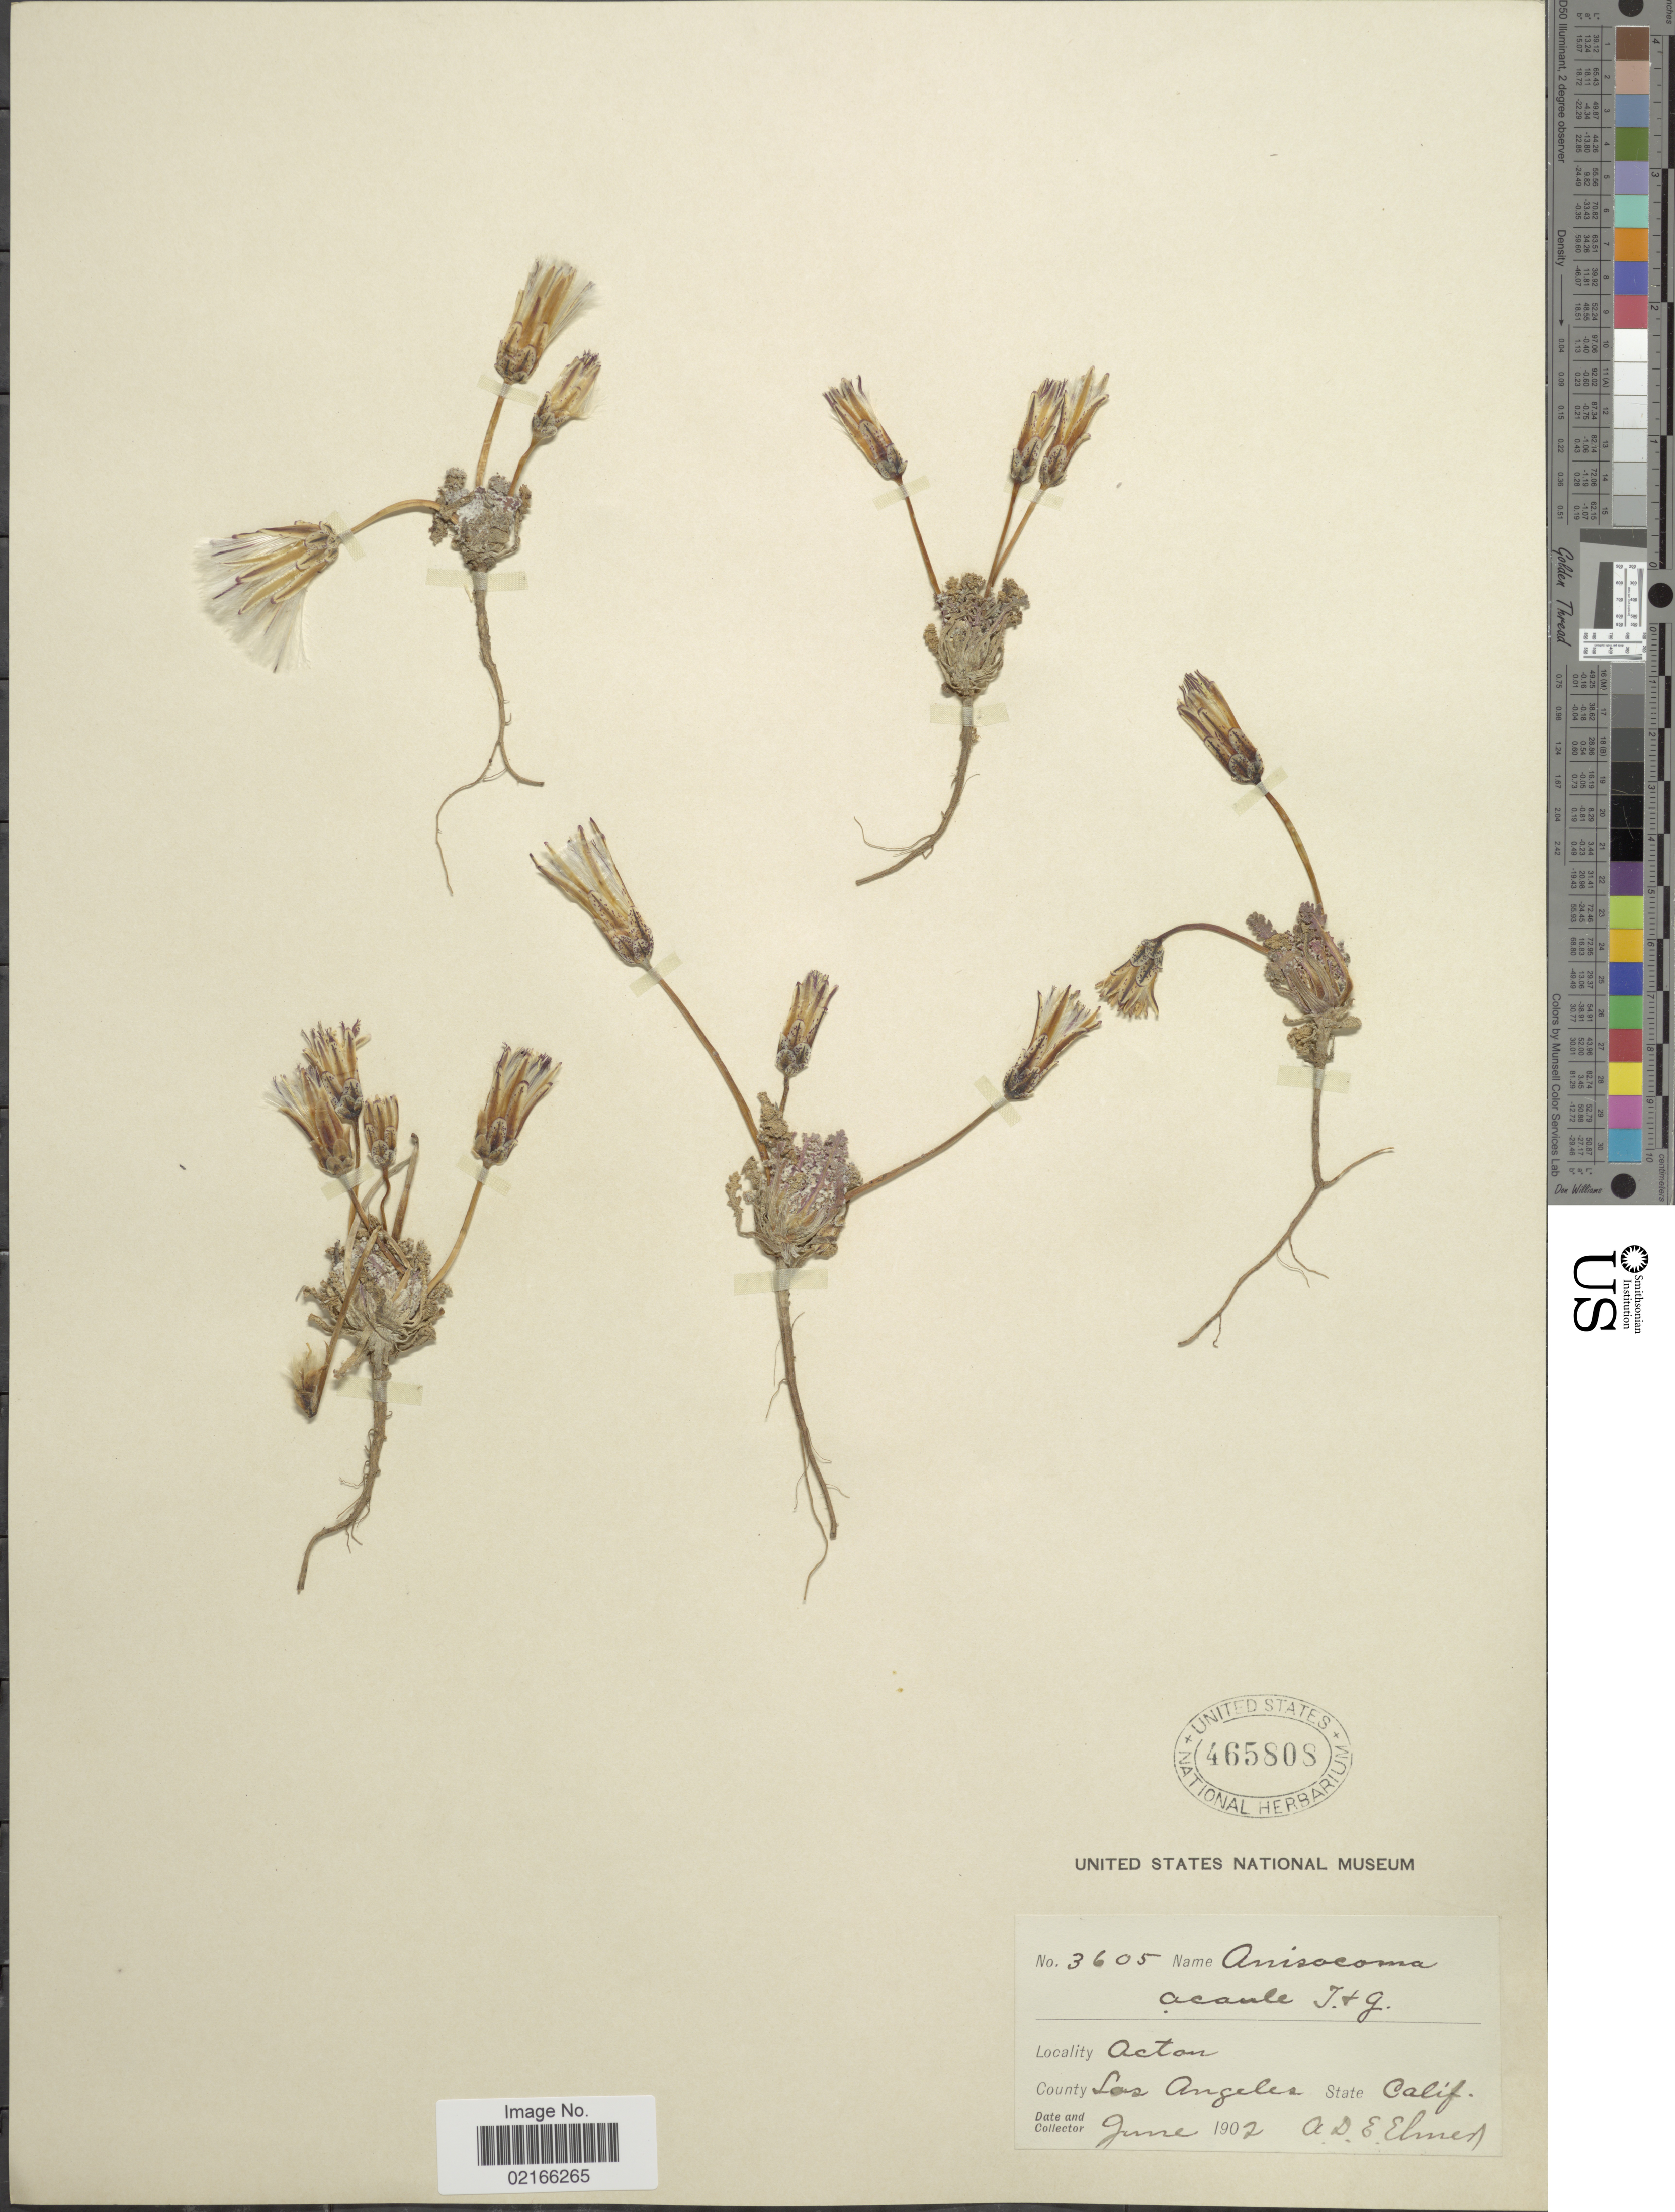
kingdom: Plantae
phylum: Tracheophyta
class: Magnoliopsida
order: Asterales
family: Asteraceae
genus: Anisocoma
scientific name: Anisocoma acaulis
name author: Torr. & A. Gray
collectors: A. D. E. Elmer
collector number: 3605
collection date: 1902-06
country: United States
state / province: California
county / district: Los Angeles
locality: Acton. County Los Angeles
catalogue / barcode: US 465808